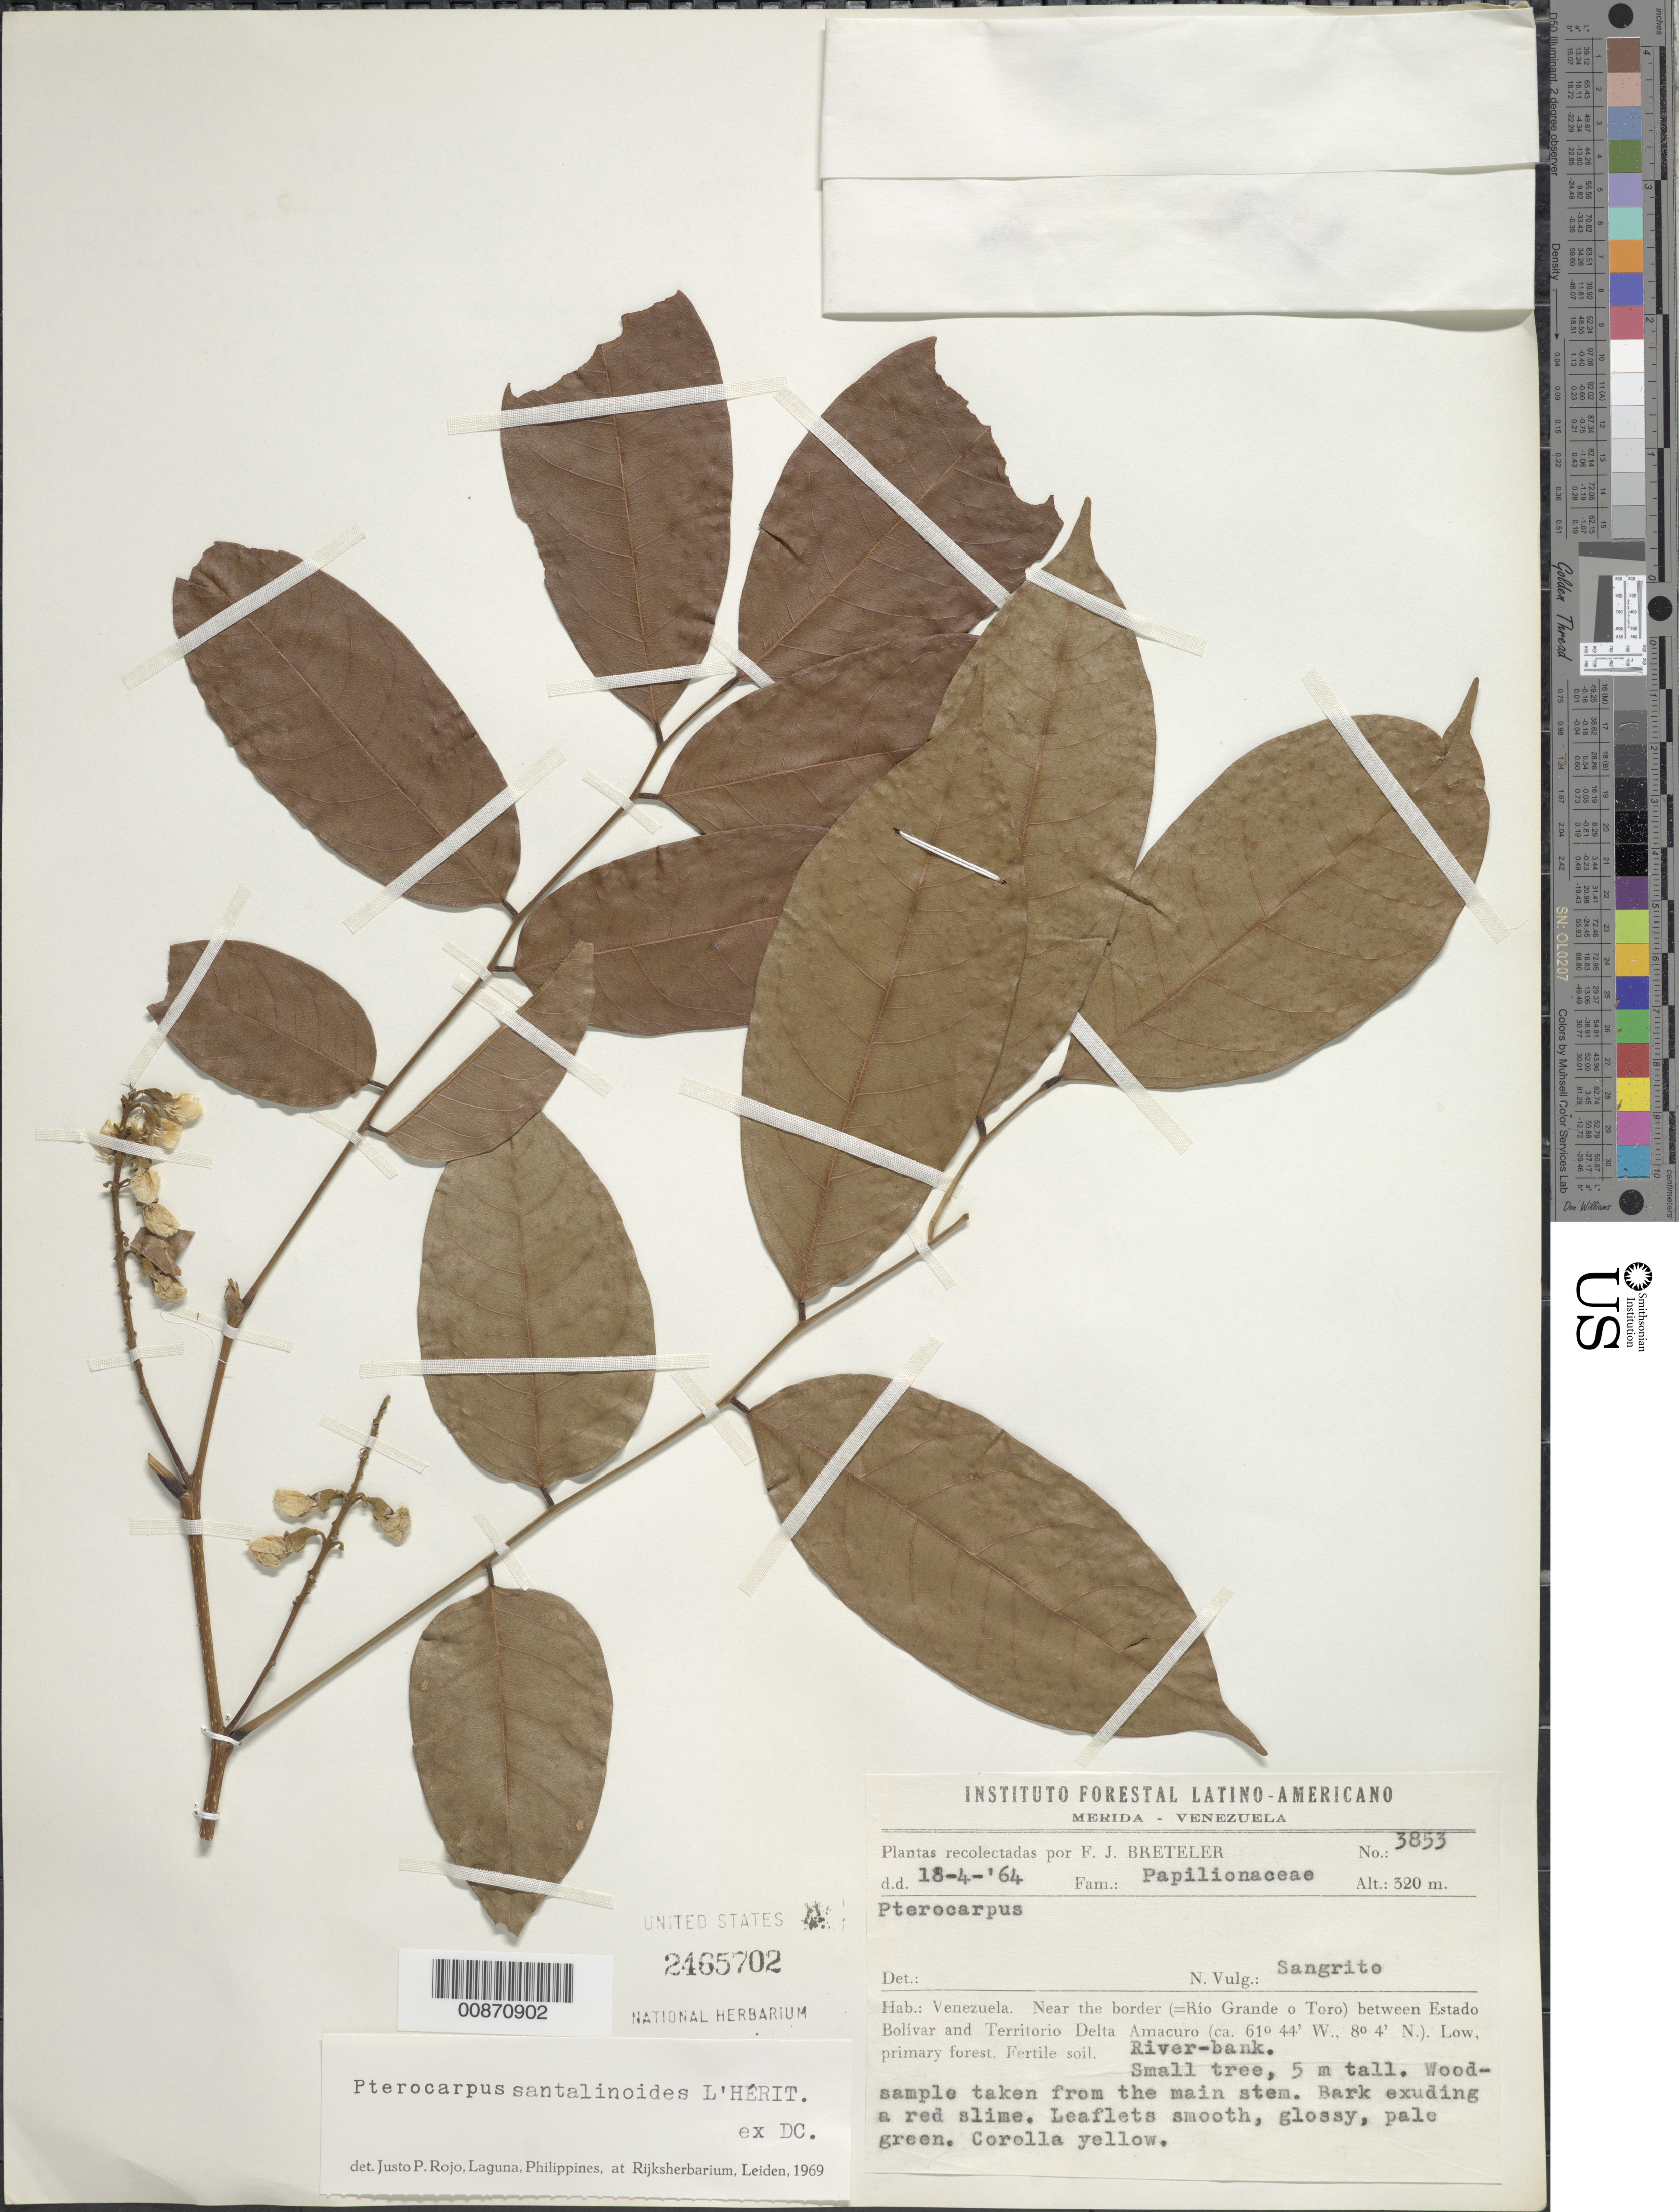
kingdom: Plantae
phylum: Tracheophyta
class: Magnoliopsida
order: Fabales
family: Fabaceae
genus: Pterocarpus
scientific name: Pterocarpus santalinoides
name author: L'Hér. ex DC.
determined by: Rojo, Justo P., (L), Nationaal Herbarium Nederland, Leiden University branch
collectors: F. J. Breteler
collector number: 3853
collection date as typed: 18-Apr-64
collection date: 1964-04-18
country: Venezuela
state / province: Bolívar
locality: Río Grande o Toro, near border between Estado Bolívar and Territorío Delta Amacuro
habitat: Low, primary forest; fertile soil; riverbank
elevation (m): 320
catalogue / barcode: US 2465702